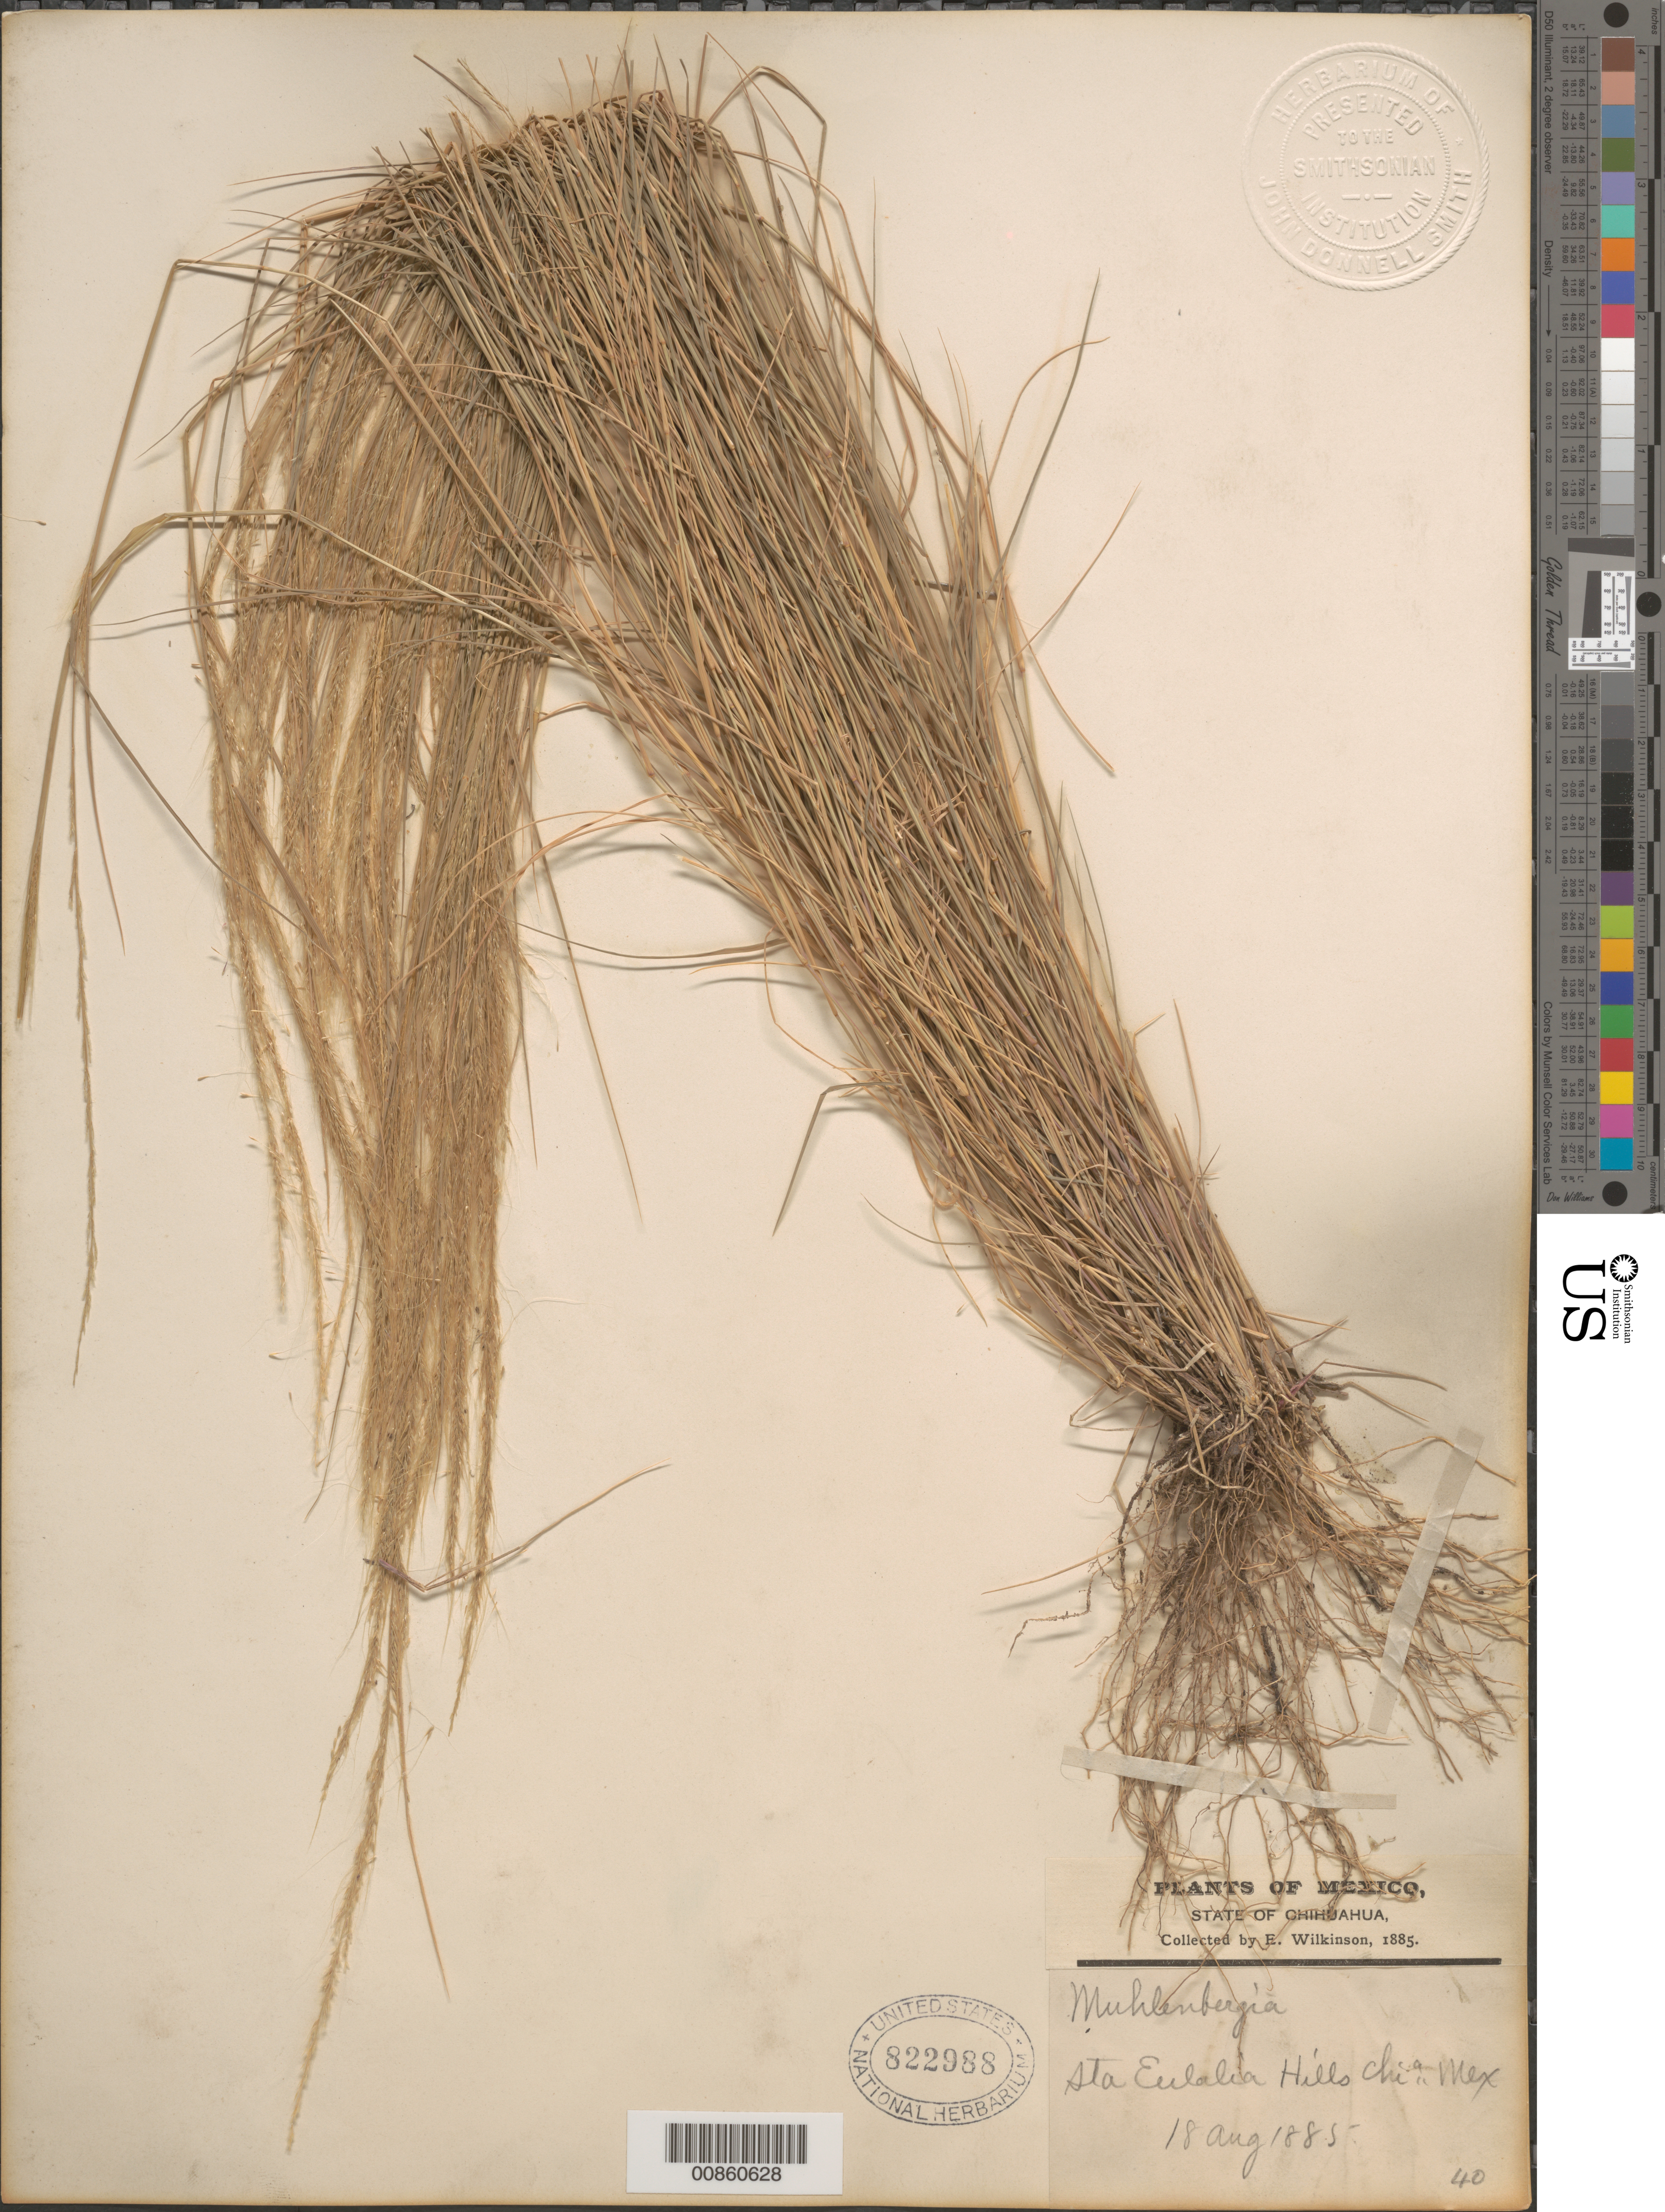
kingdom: Plantae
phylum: Tracheophyta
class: Liliopsida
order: Poales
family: Poaceae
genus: Muhlenbergia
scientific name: Muhlenbergia monticola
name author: Buckley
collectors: E. Wilkinson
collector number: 40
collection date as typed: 18 Aug 1885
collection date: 1885-08-18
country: Mexico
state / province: Chihuahua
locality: Sta Eulalia Mts., Chih.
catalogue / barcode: US 822988